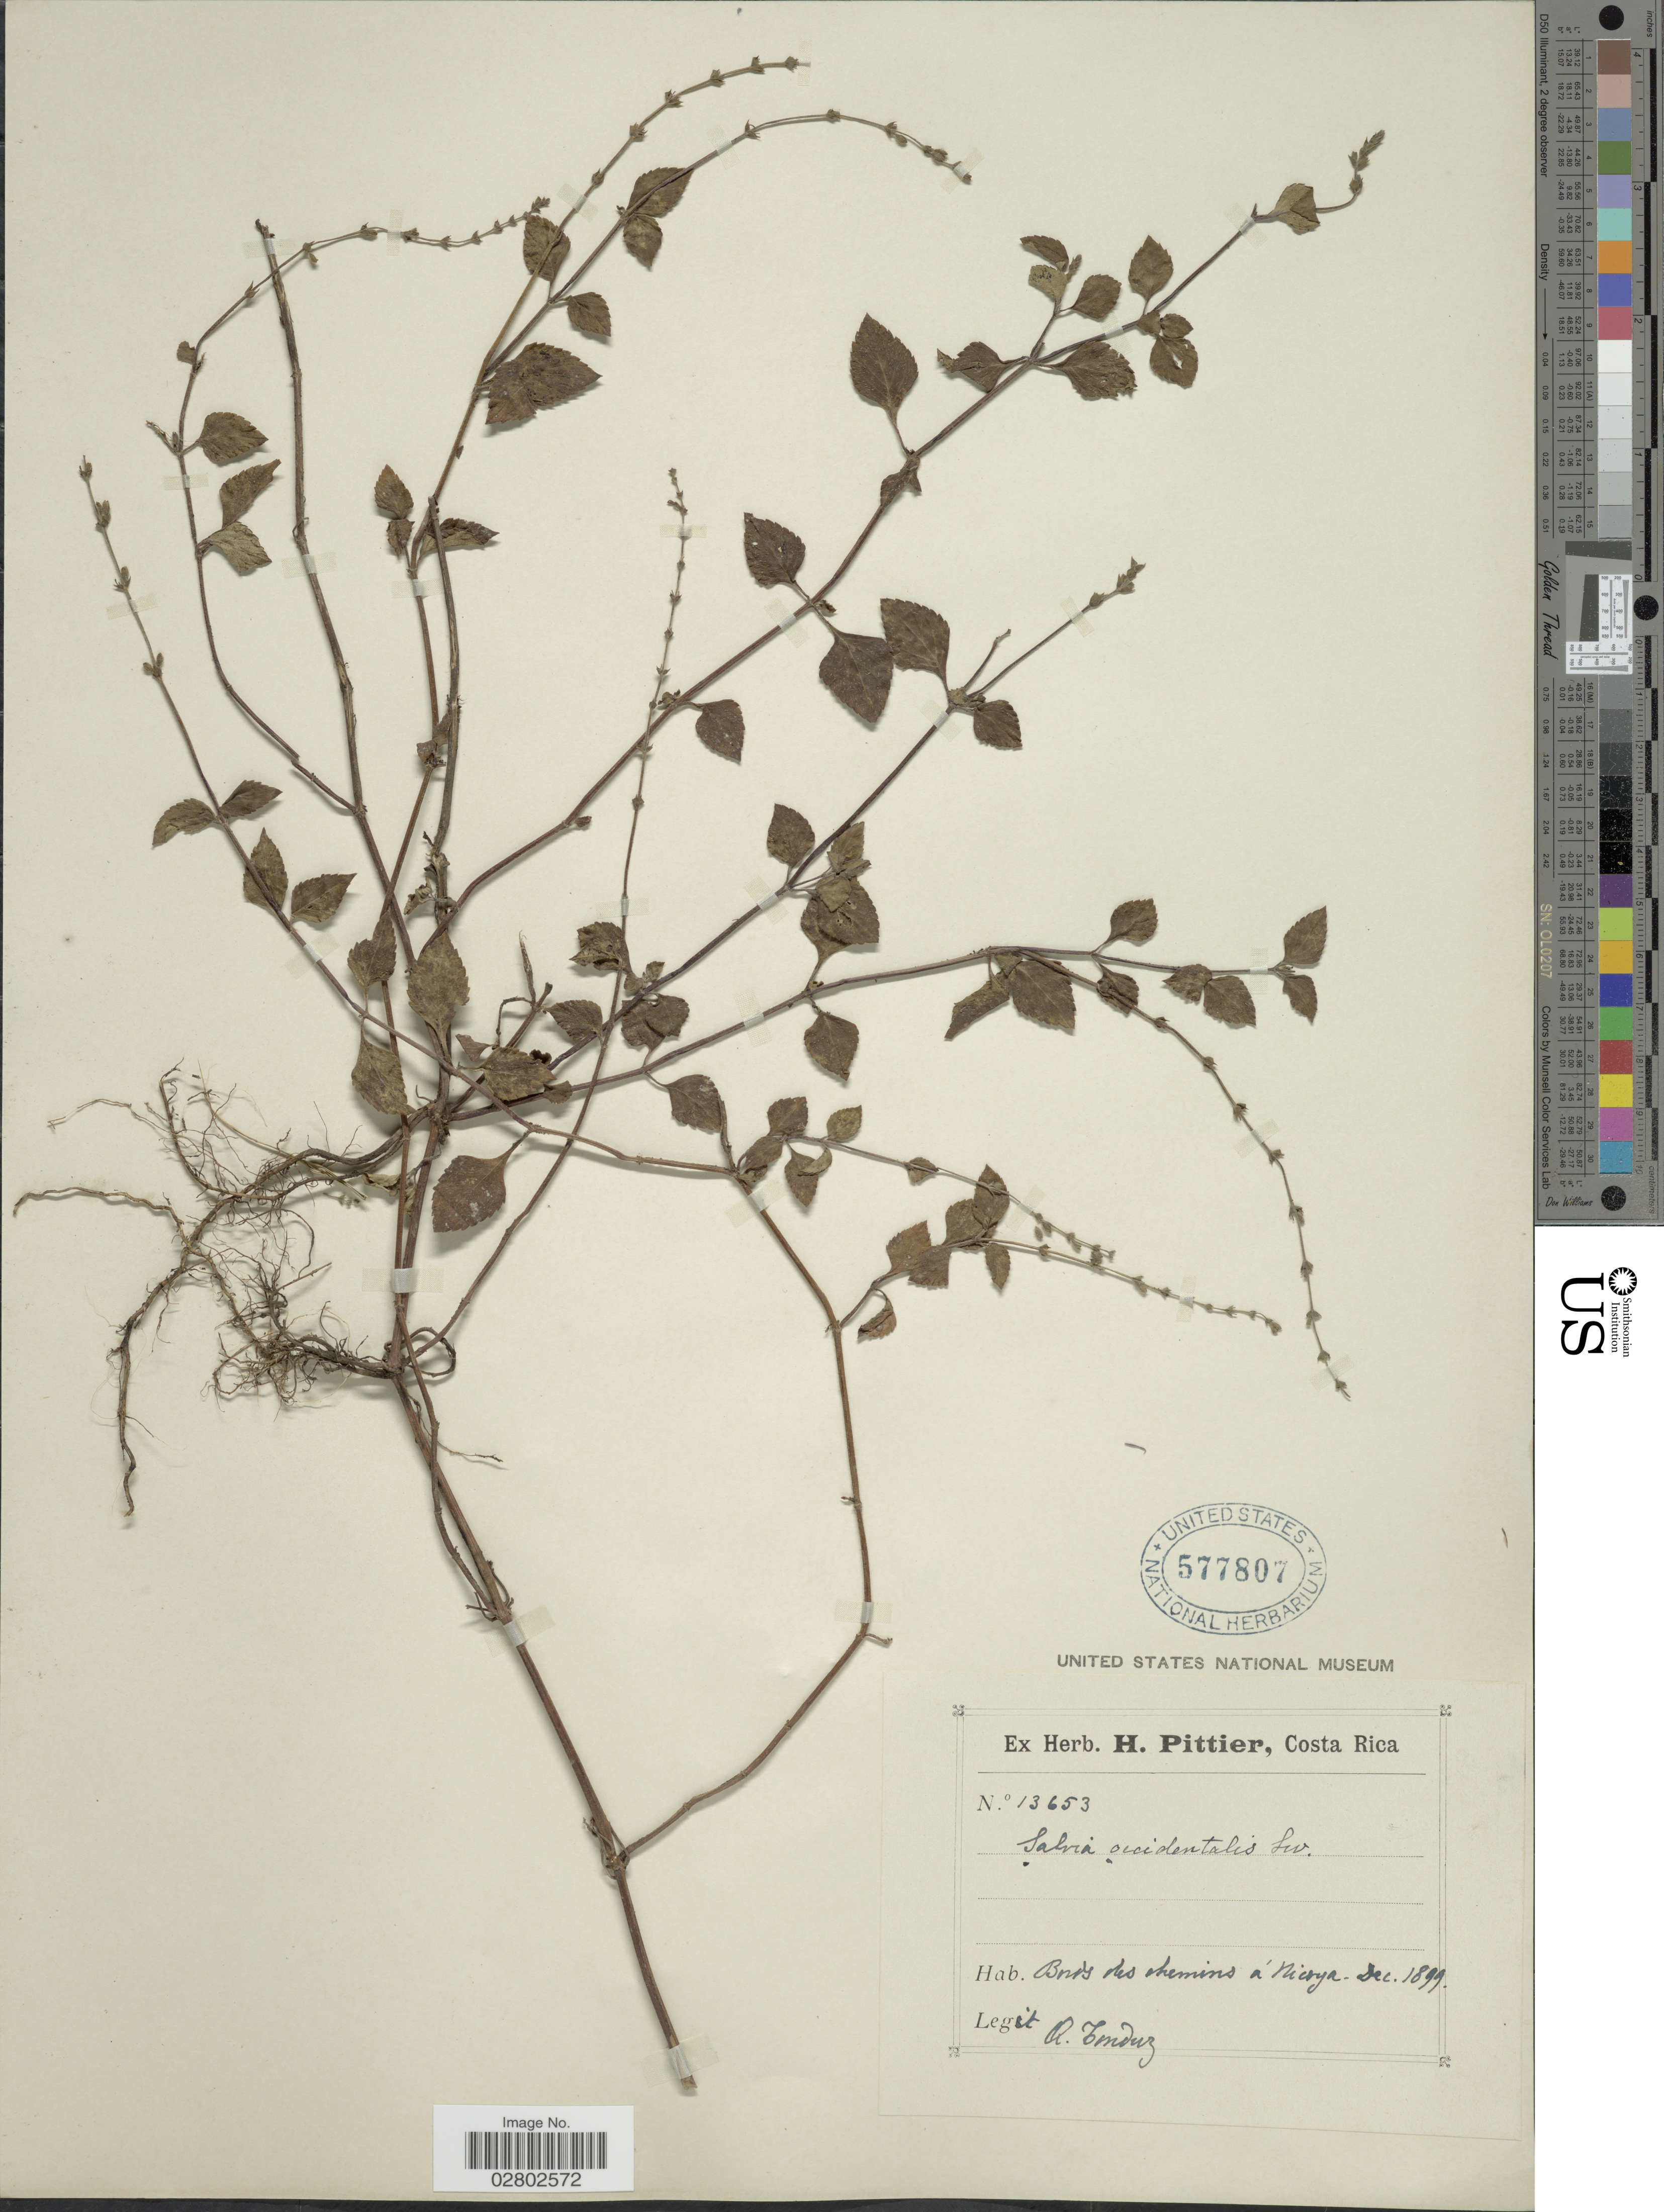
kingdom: Plantae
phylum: Tracheophyta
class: Magnoliopsida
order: Lamiales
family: Lamiaceae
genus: Salvia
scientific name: Salvia occidentalis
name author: Sw.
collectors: A. Tonduz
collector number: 13653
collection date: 1899-12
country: Costa Rica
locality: Bords des chemins á Nicoya.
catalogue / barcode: US 577807